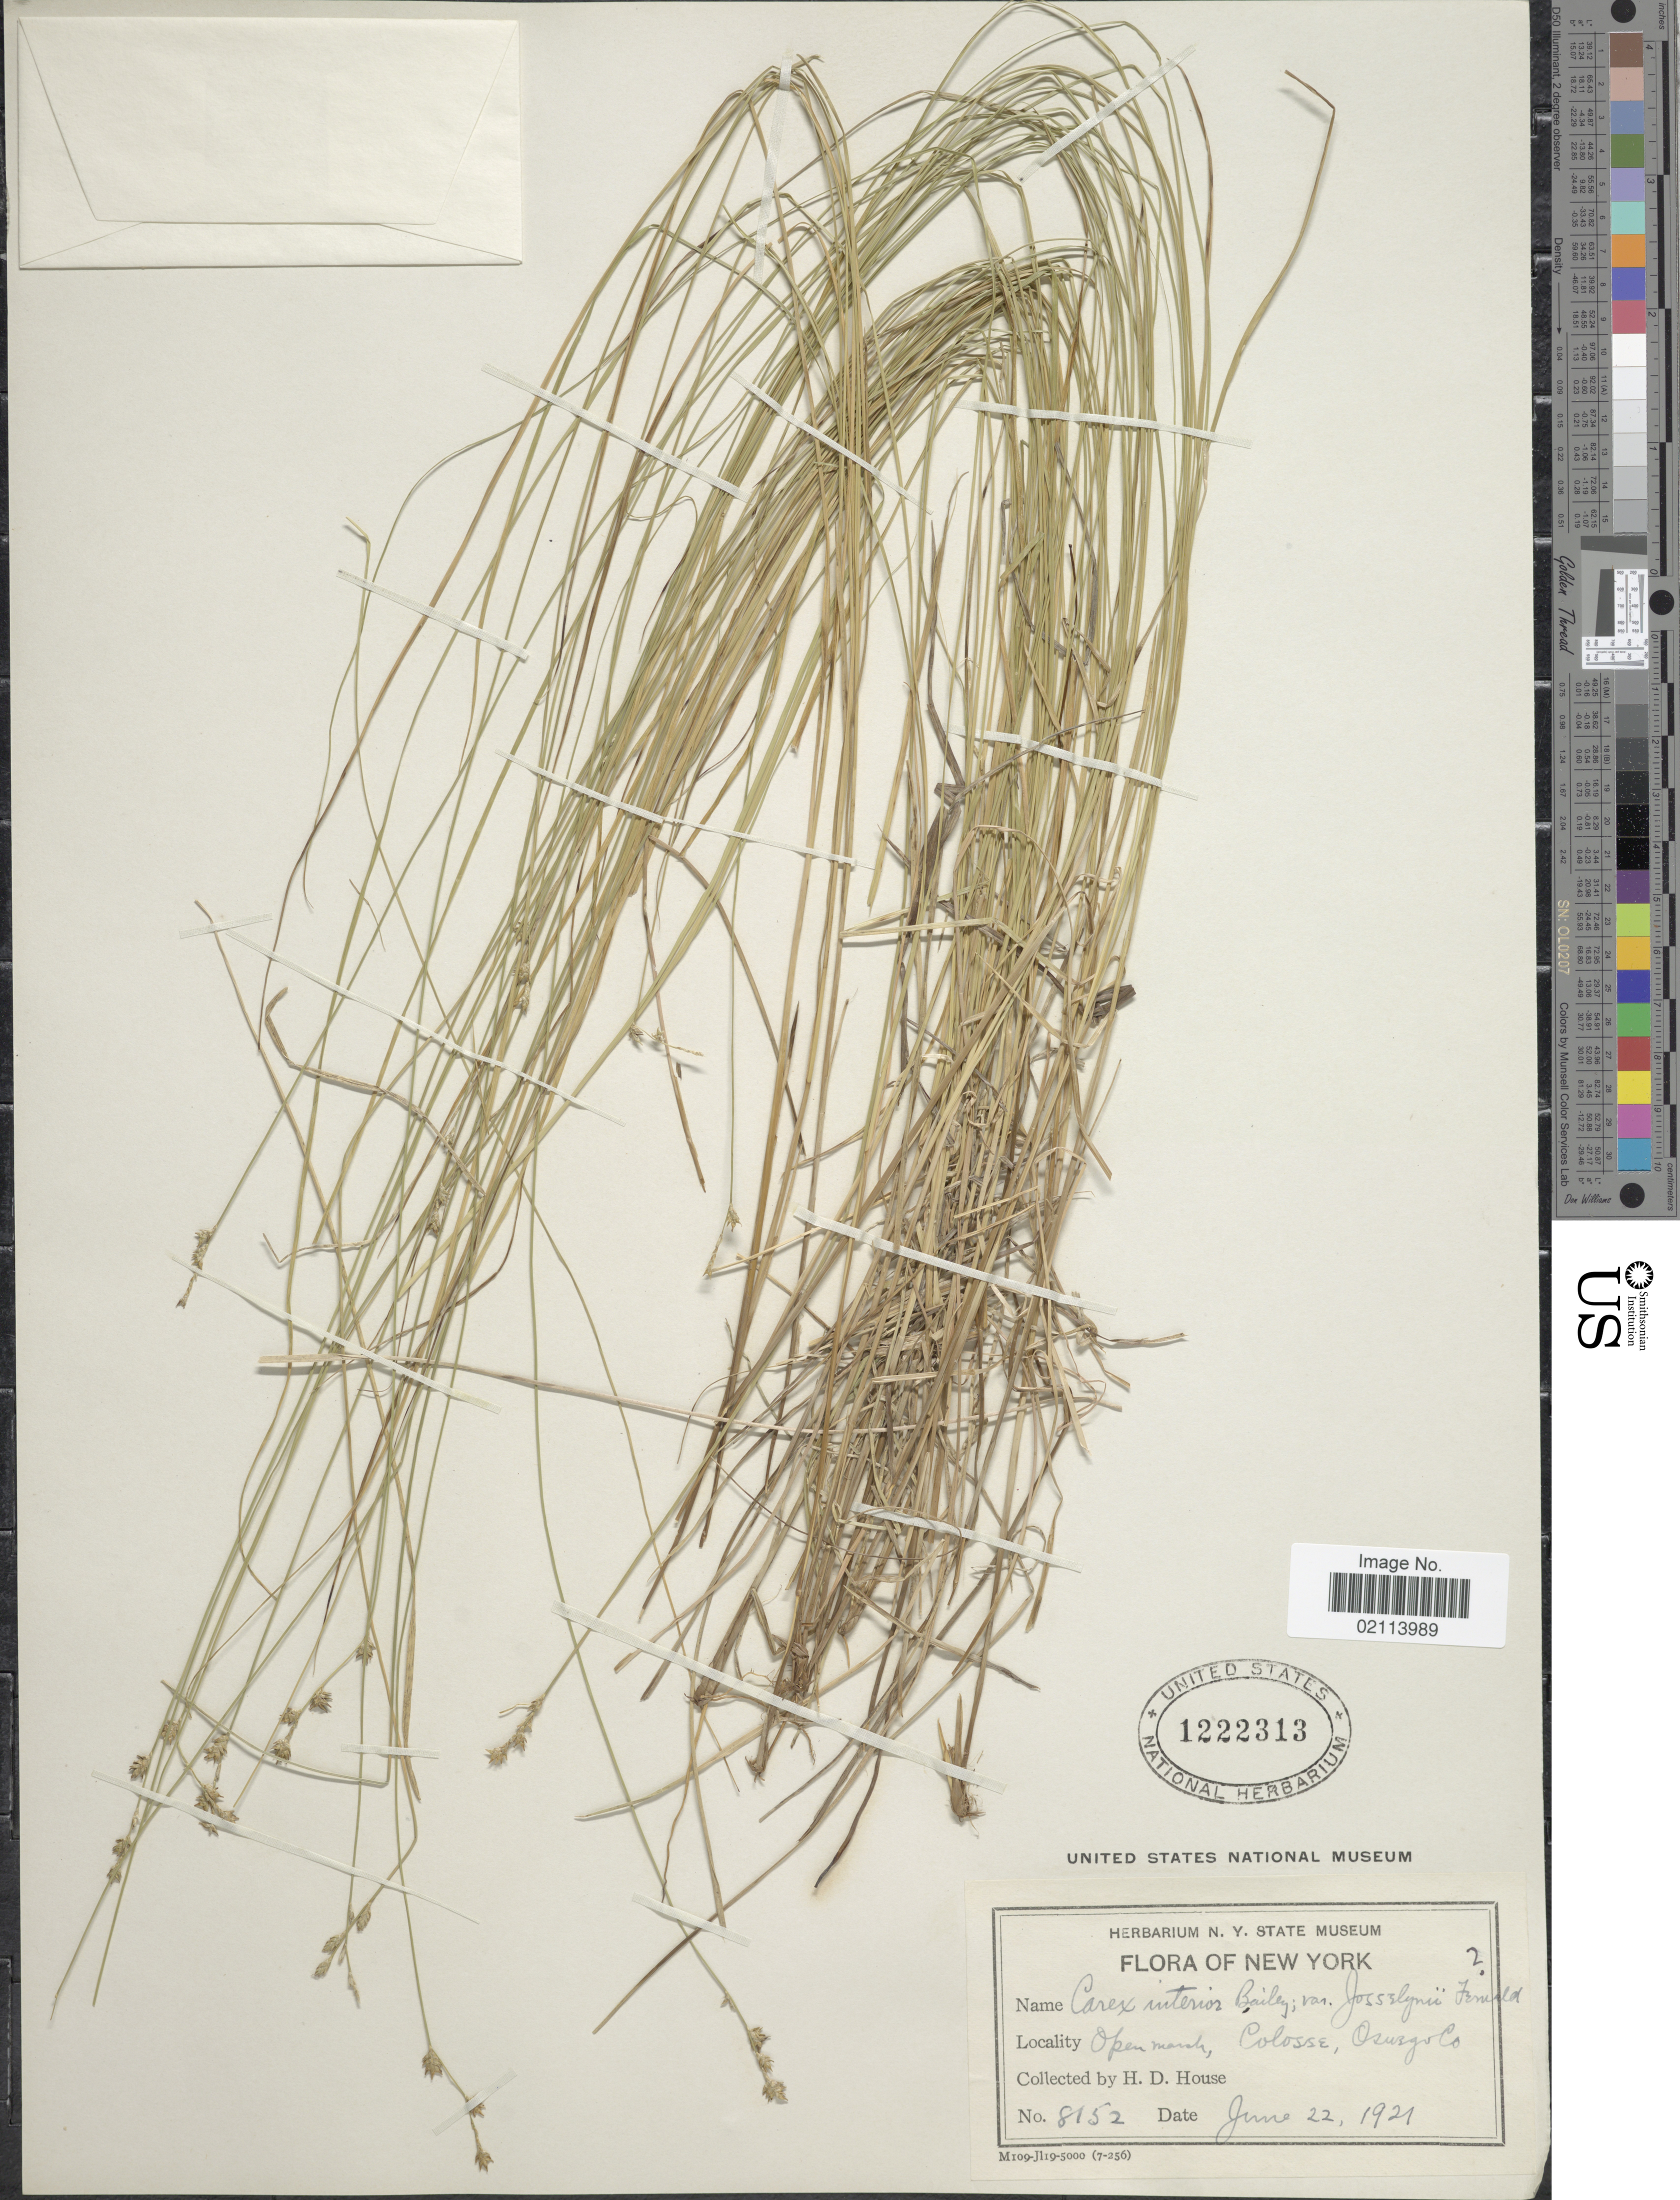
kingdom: Plantae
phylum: Tracheophyta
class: Liliopsida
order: Poales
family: Cyperaceae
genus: Carex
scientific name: Carex interior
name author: L.H. Bailey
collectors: H. D. House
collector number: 8152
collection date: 1921-06-22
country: United States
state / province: New York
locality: Open marsh, Colosse, Oswego Co.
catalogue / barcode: US 1222313